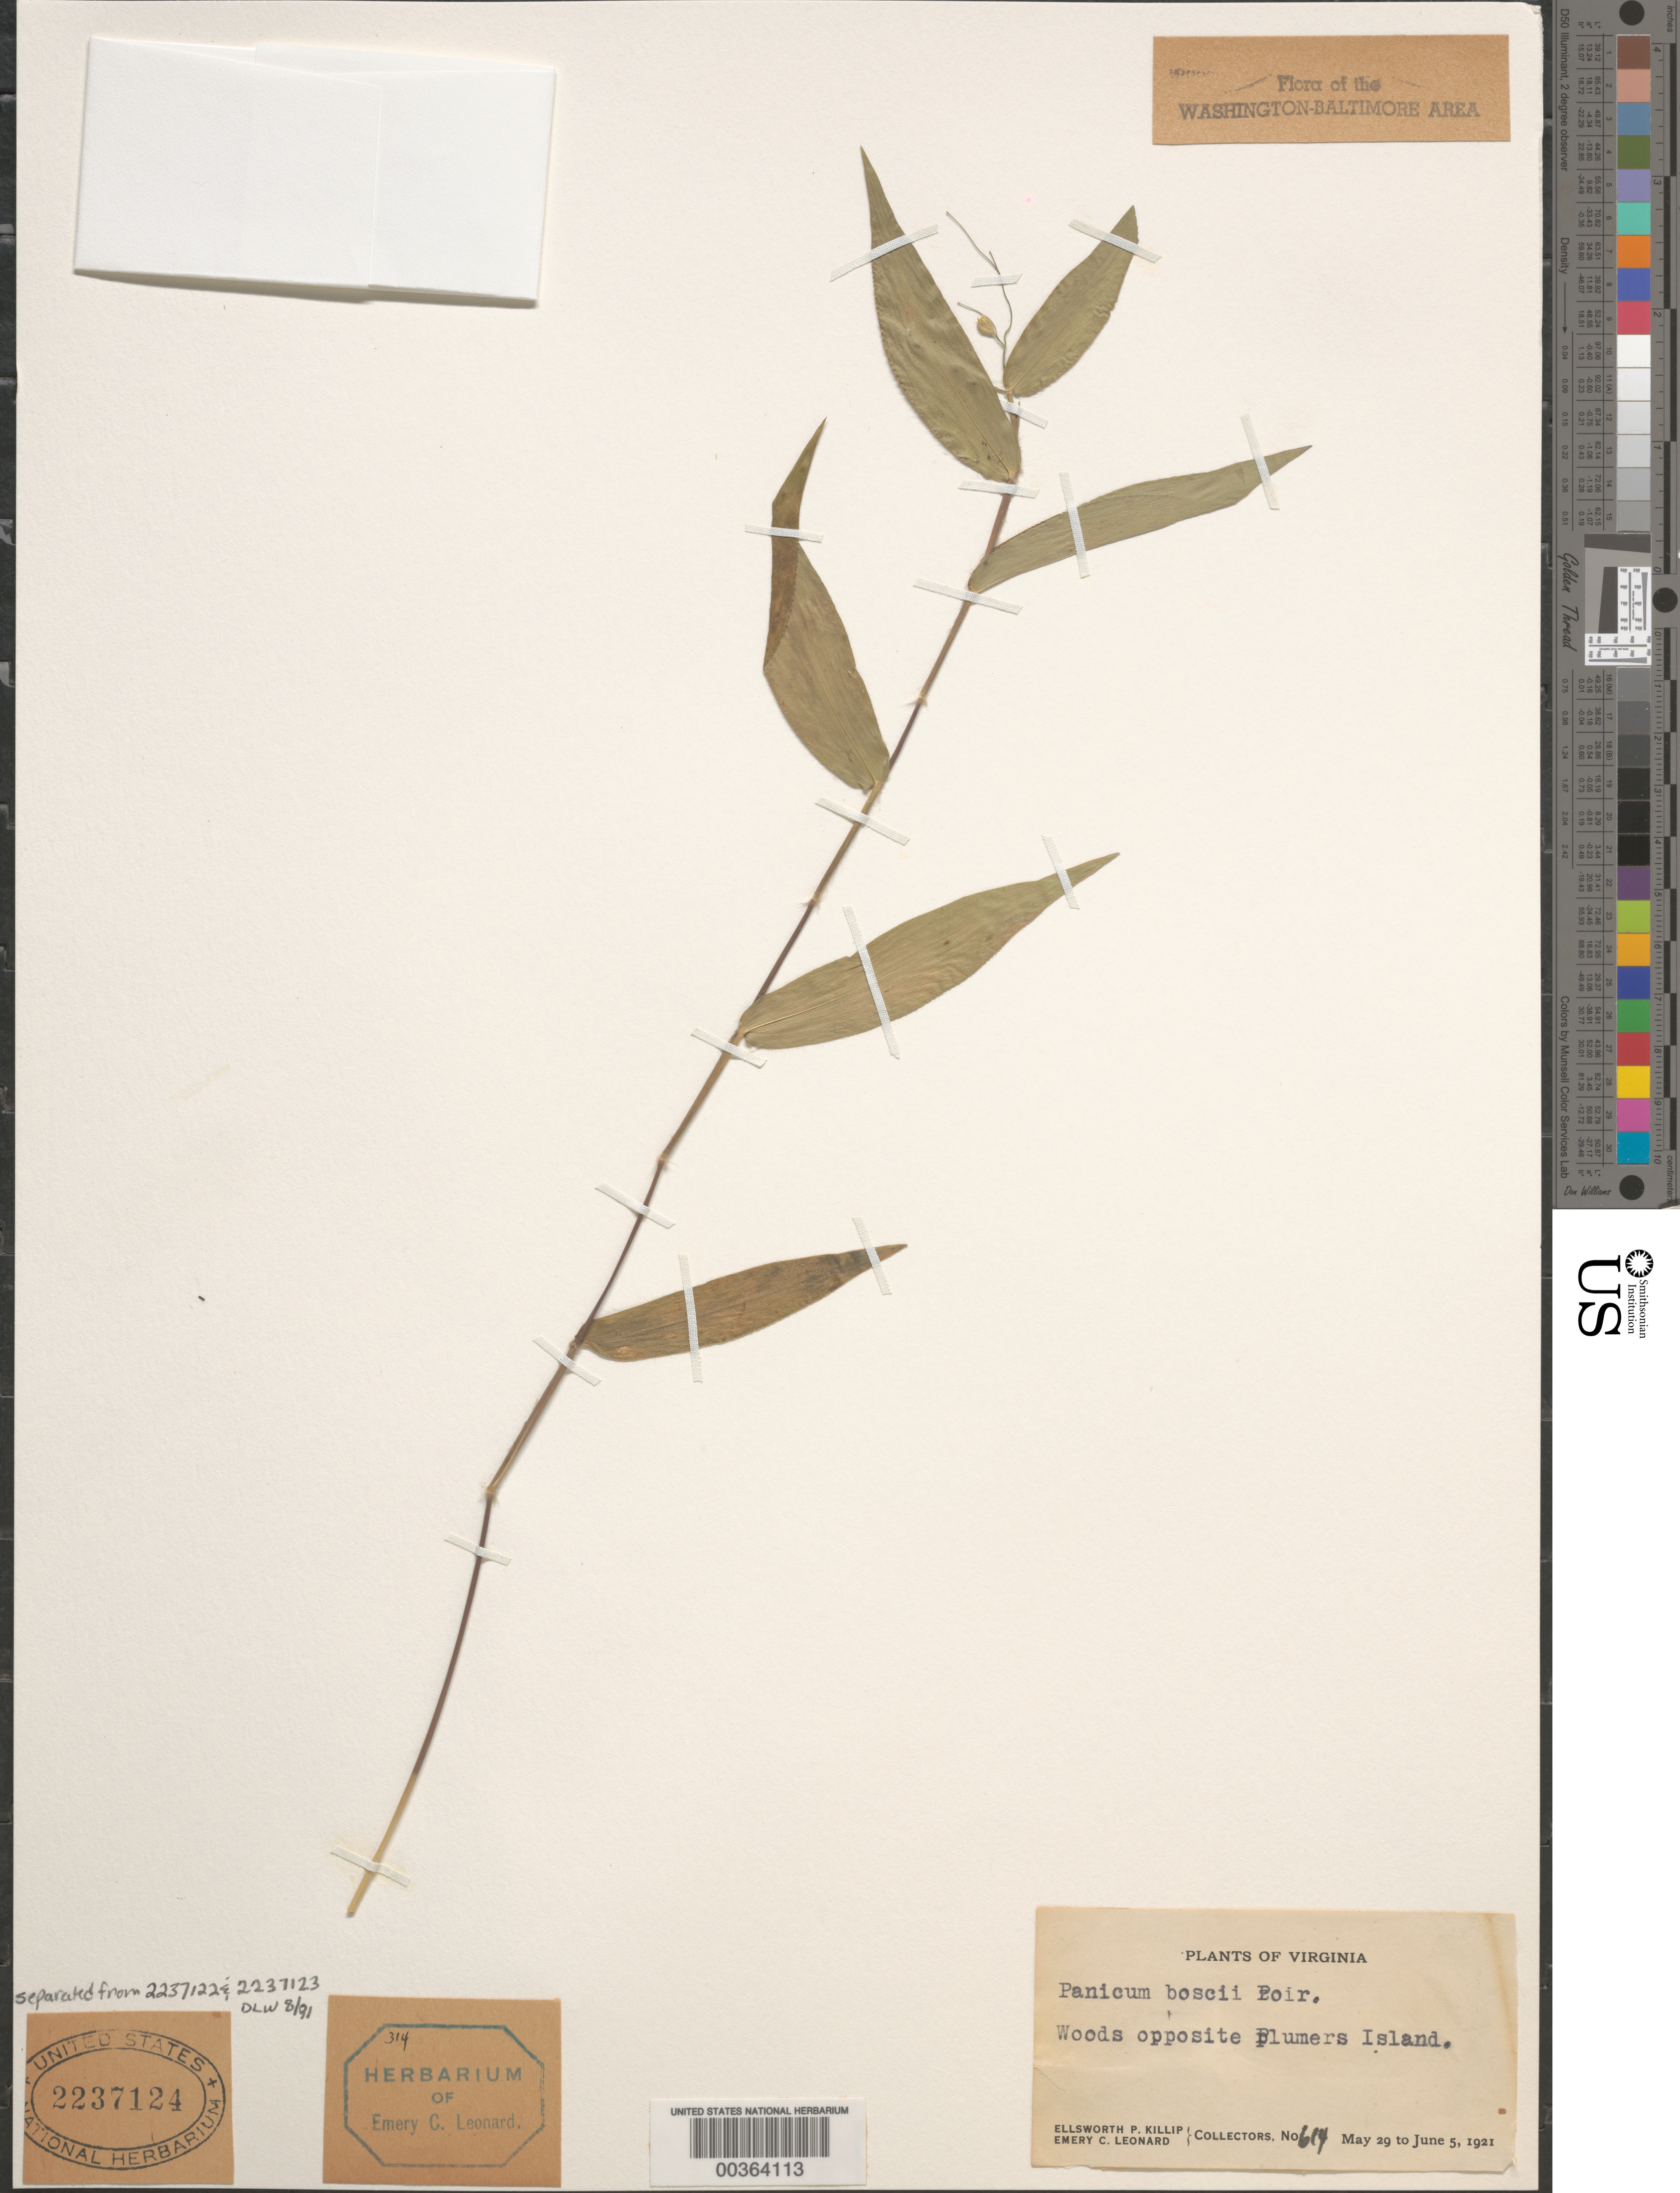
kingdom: Plantae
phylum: Tracheophyta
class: Liliopsida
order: Poales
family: Poaceae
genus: Dichanthelium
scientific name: Dichanthelium boscii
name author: (Poir.) Gould & C.A. Clark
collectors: E. P. Killip & E. C. Leonard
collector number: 614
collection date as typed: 29 May 1921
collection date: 1921-05-29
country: United States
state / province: Virginia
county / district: Fairfax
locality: Opposite Plummers Island C. & O. Canal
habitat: Woods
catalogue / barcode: US 2237124